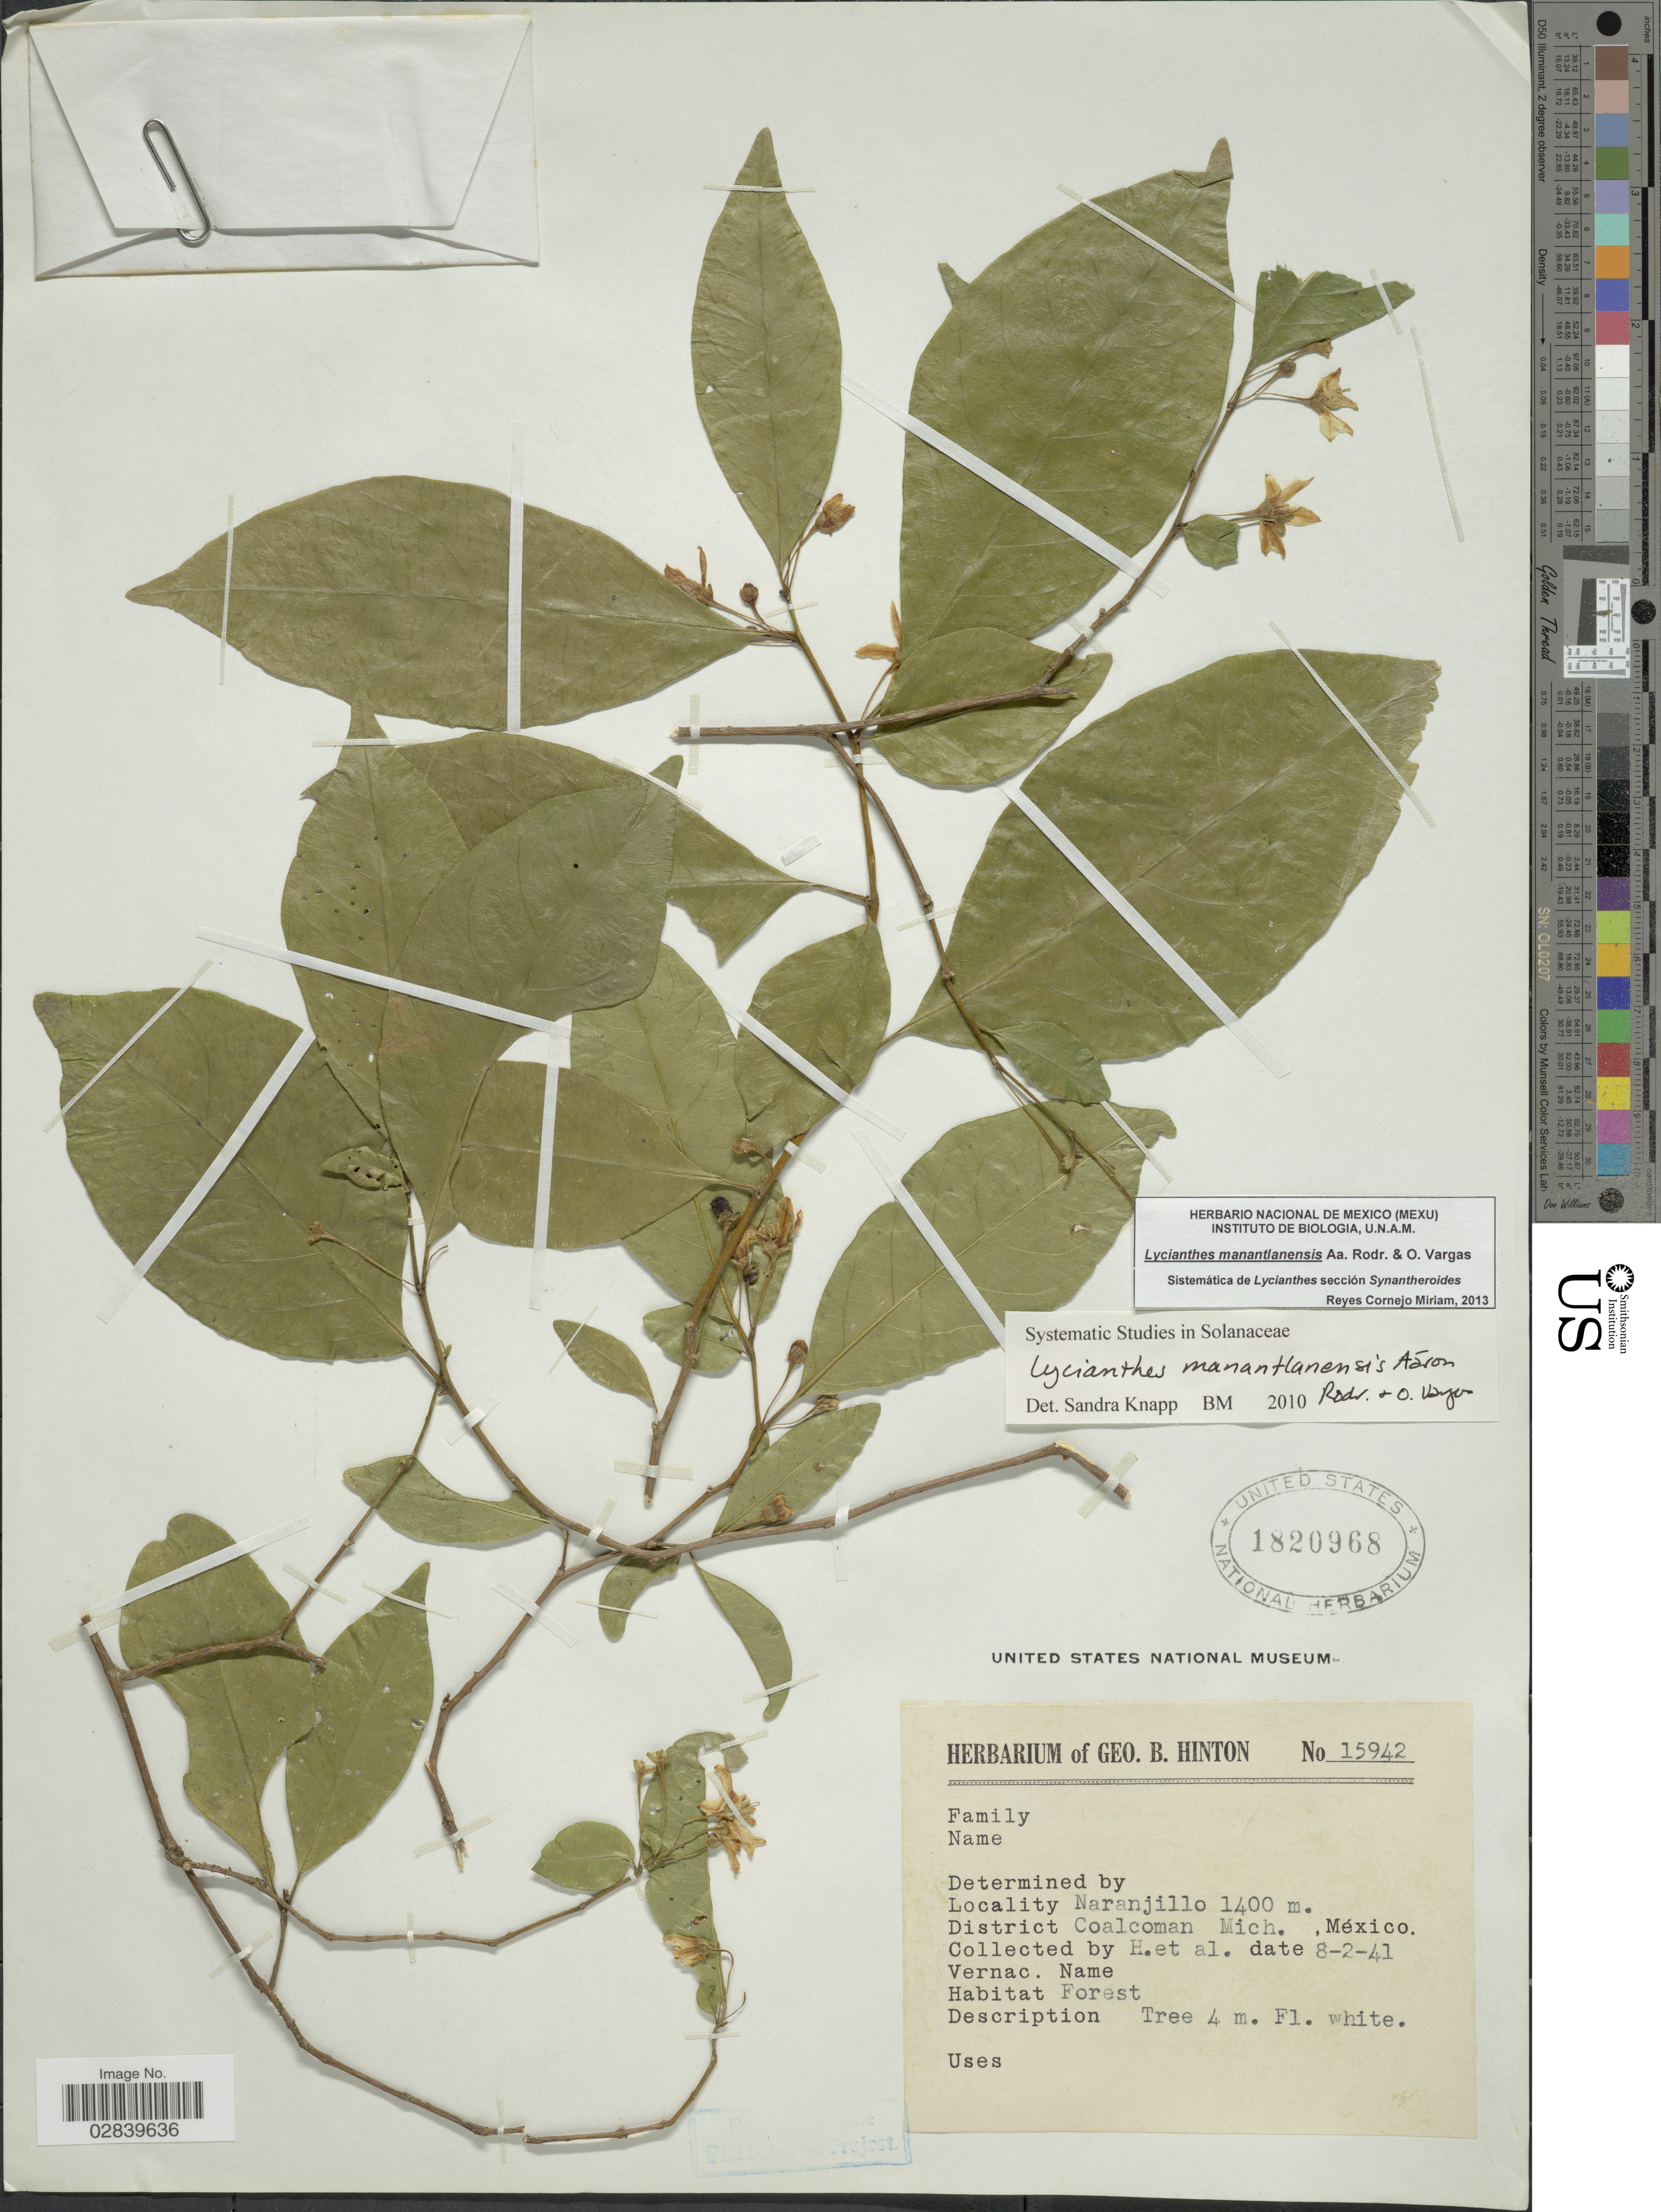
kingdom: Plantae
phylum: Tracheophyta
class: Magnoliopsida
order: Solanales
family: Solanaceae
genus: Lycianthes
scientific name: Lycianthes manantlanensis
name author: Aarón Rodr. & Vargas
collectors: G. B. Hinton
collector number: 15942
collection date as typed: Transcribed d/m/y: 8/2/41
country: Mexico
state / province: Michoacán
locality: Naranjillo. District Coalcoman.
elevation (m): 1400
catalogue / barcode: US 1820968